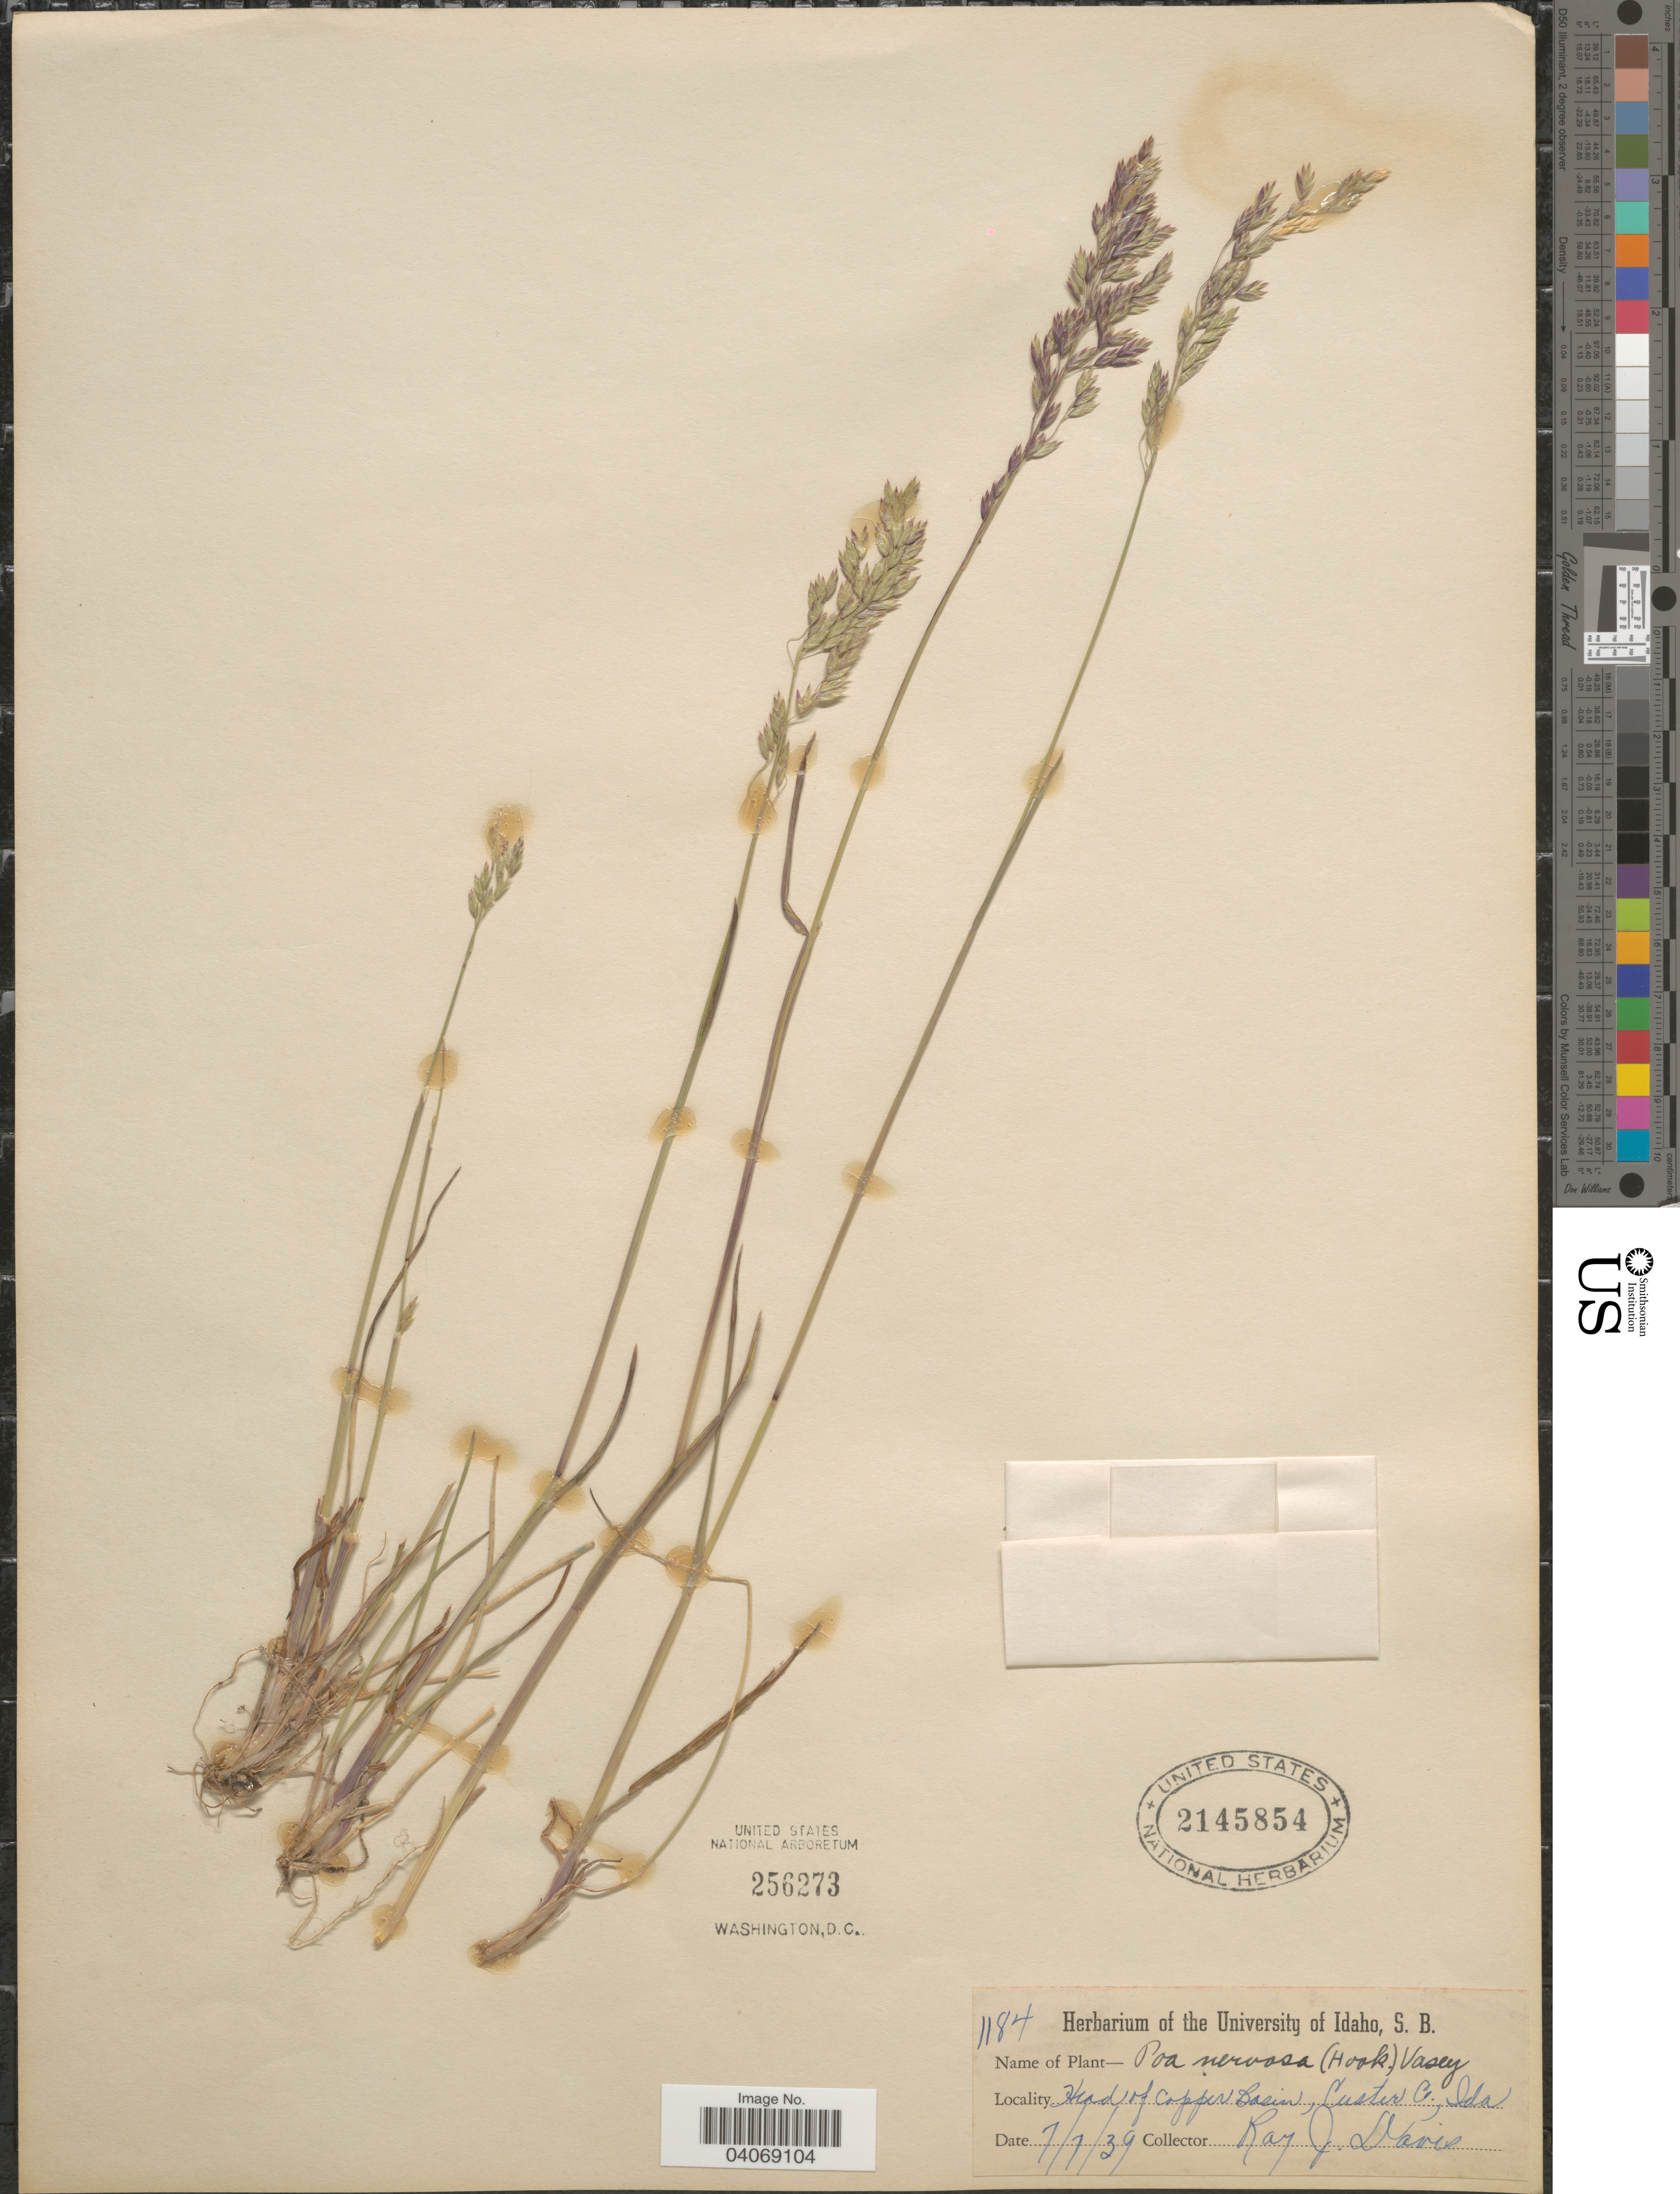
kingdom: Plantae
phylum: Tracheophyta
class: Liliopsida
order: Poales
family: Poaceae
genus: Poa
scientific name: Poa wheeleri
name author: Vasey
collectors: R. Davis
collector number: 1184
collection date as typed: Transcribed d/m/y: 7/7/39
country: United States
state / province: Idaho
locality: Head of Copper Basin, Custer Co.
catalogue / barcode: US 2145854